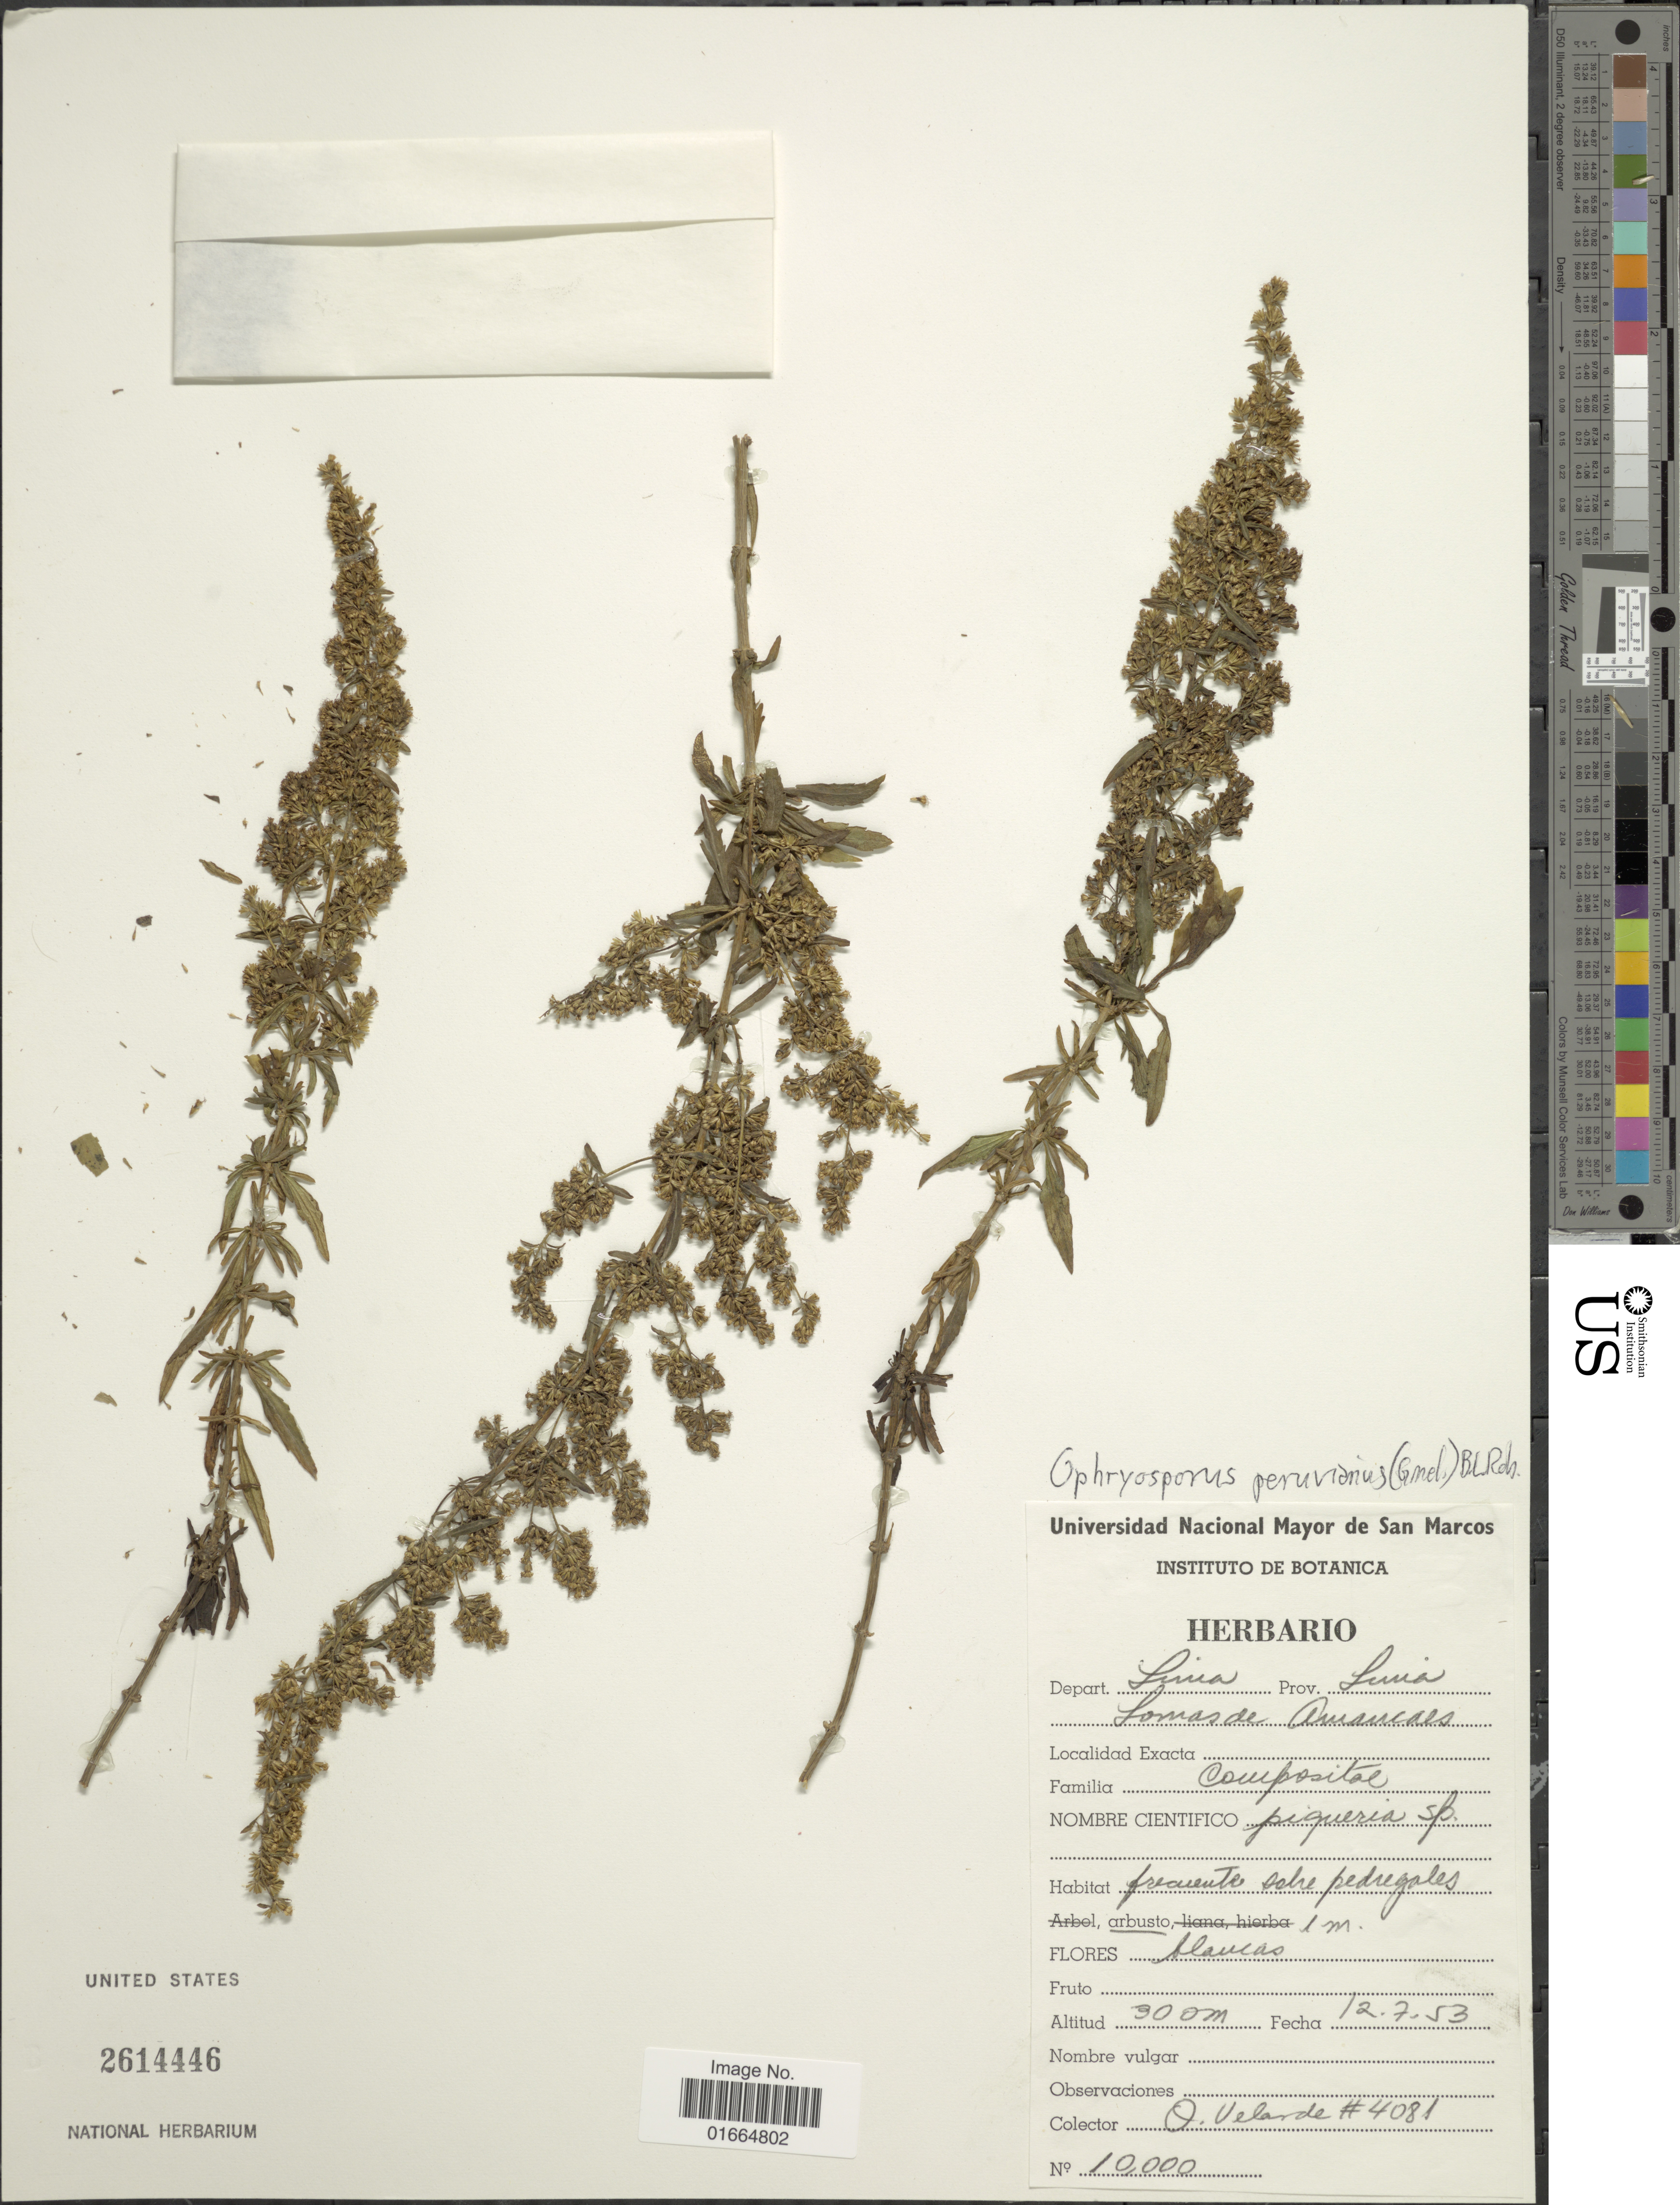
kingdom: Plantae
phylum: Tracheophyta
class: Magnoliopsida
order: Asterales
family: Asteraceae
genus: Ophryosporus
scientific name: Ophryosporus peruvianus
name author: (J.F. Gmel.) R.M. King & H. Rob.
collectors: O. Velarde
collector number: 4081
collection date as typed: Transcribed d/m/y: 12/7/53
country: Peru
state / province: Lima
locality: Depart. Lima. Prov. Lima.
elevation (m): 300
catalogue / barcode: US 2614446